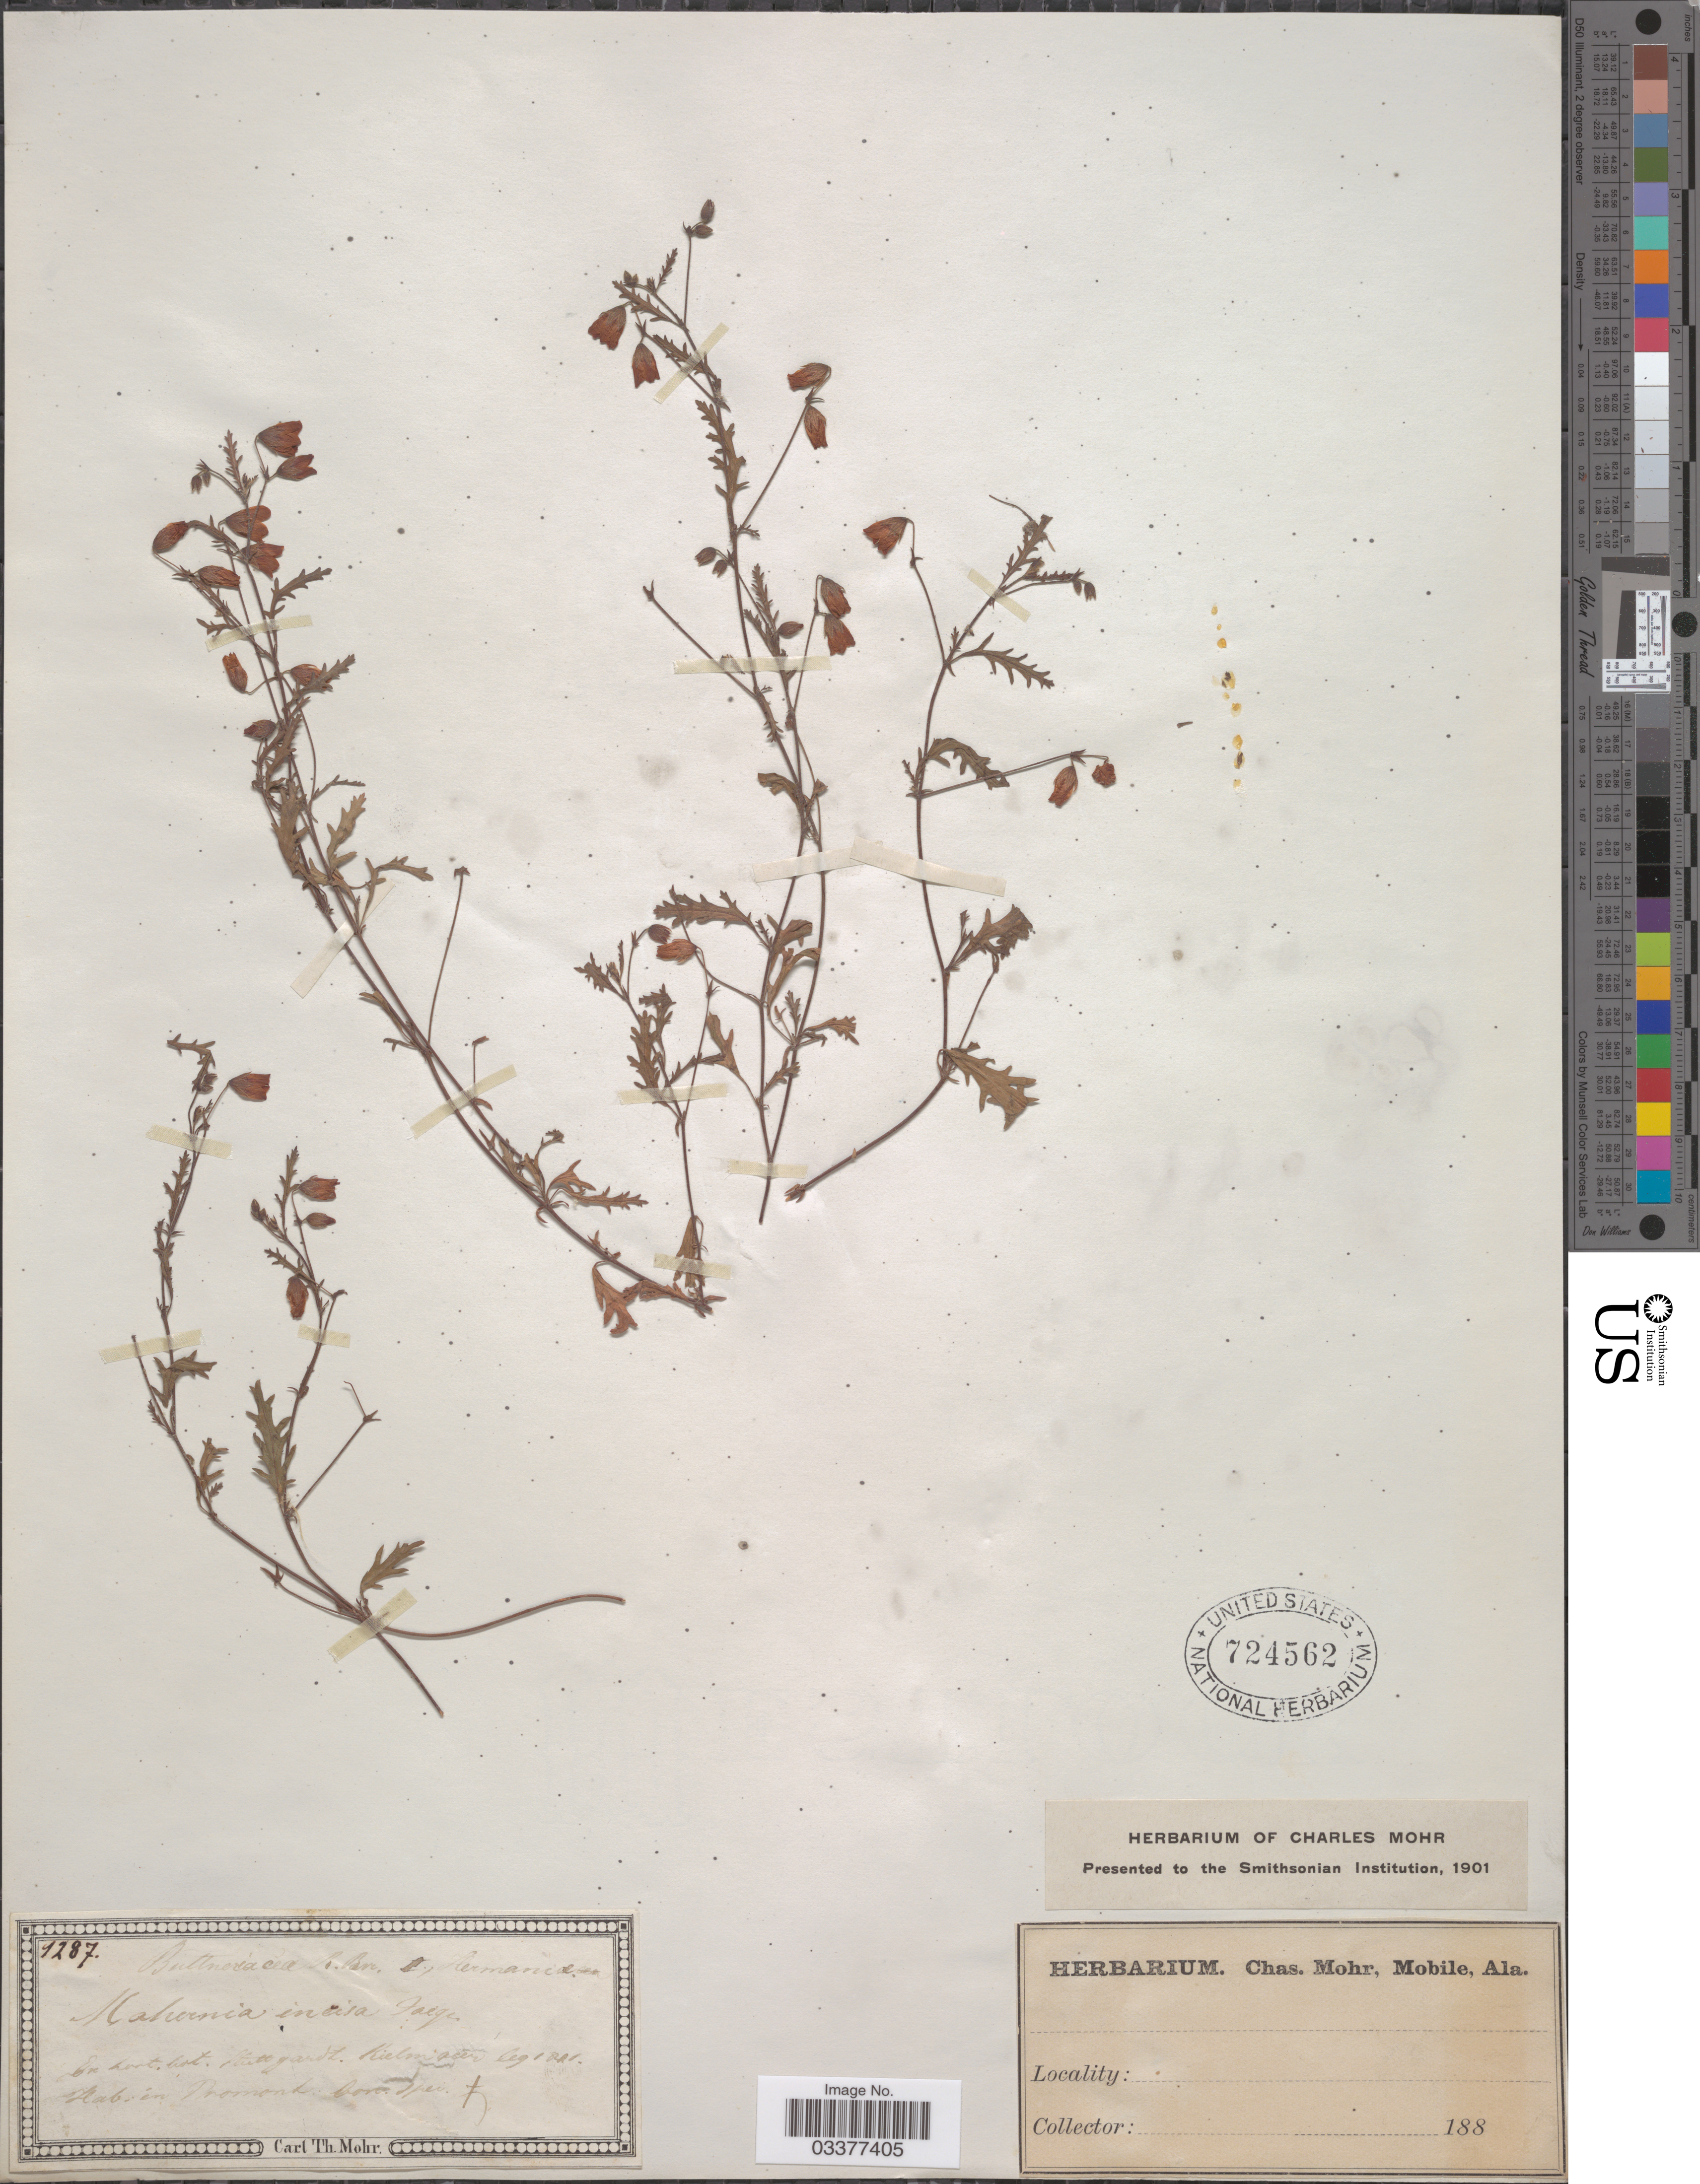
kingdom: Plantae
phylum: Tracheophyta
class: Magnoliopsida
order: Malvales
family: Malvaceae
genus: Hermannia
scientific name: Hermannia incisa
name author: Willd.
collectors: Kielmaier, --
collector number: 1287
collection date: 1881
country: South Africa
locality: En hort. bot. Stuttgandt. Hab. in Promont bon. Spei.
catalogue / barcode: US 724562